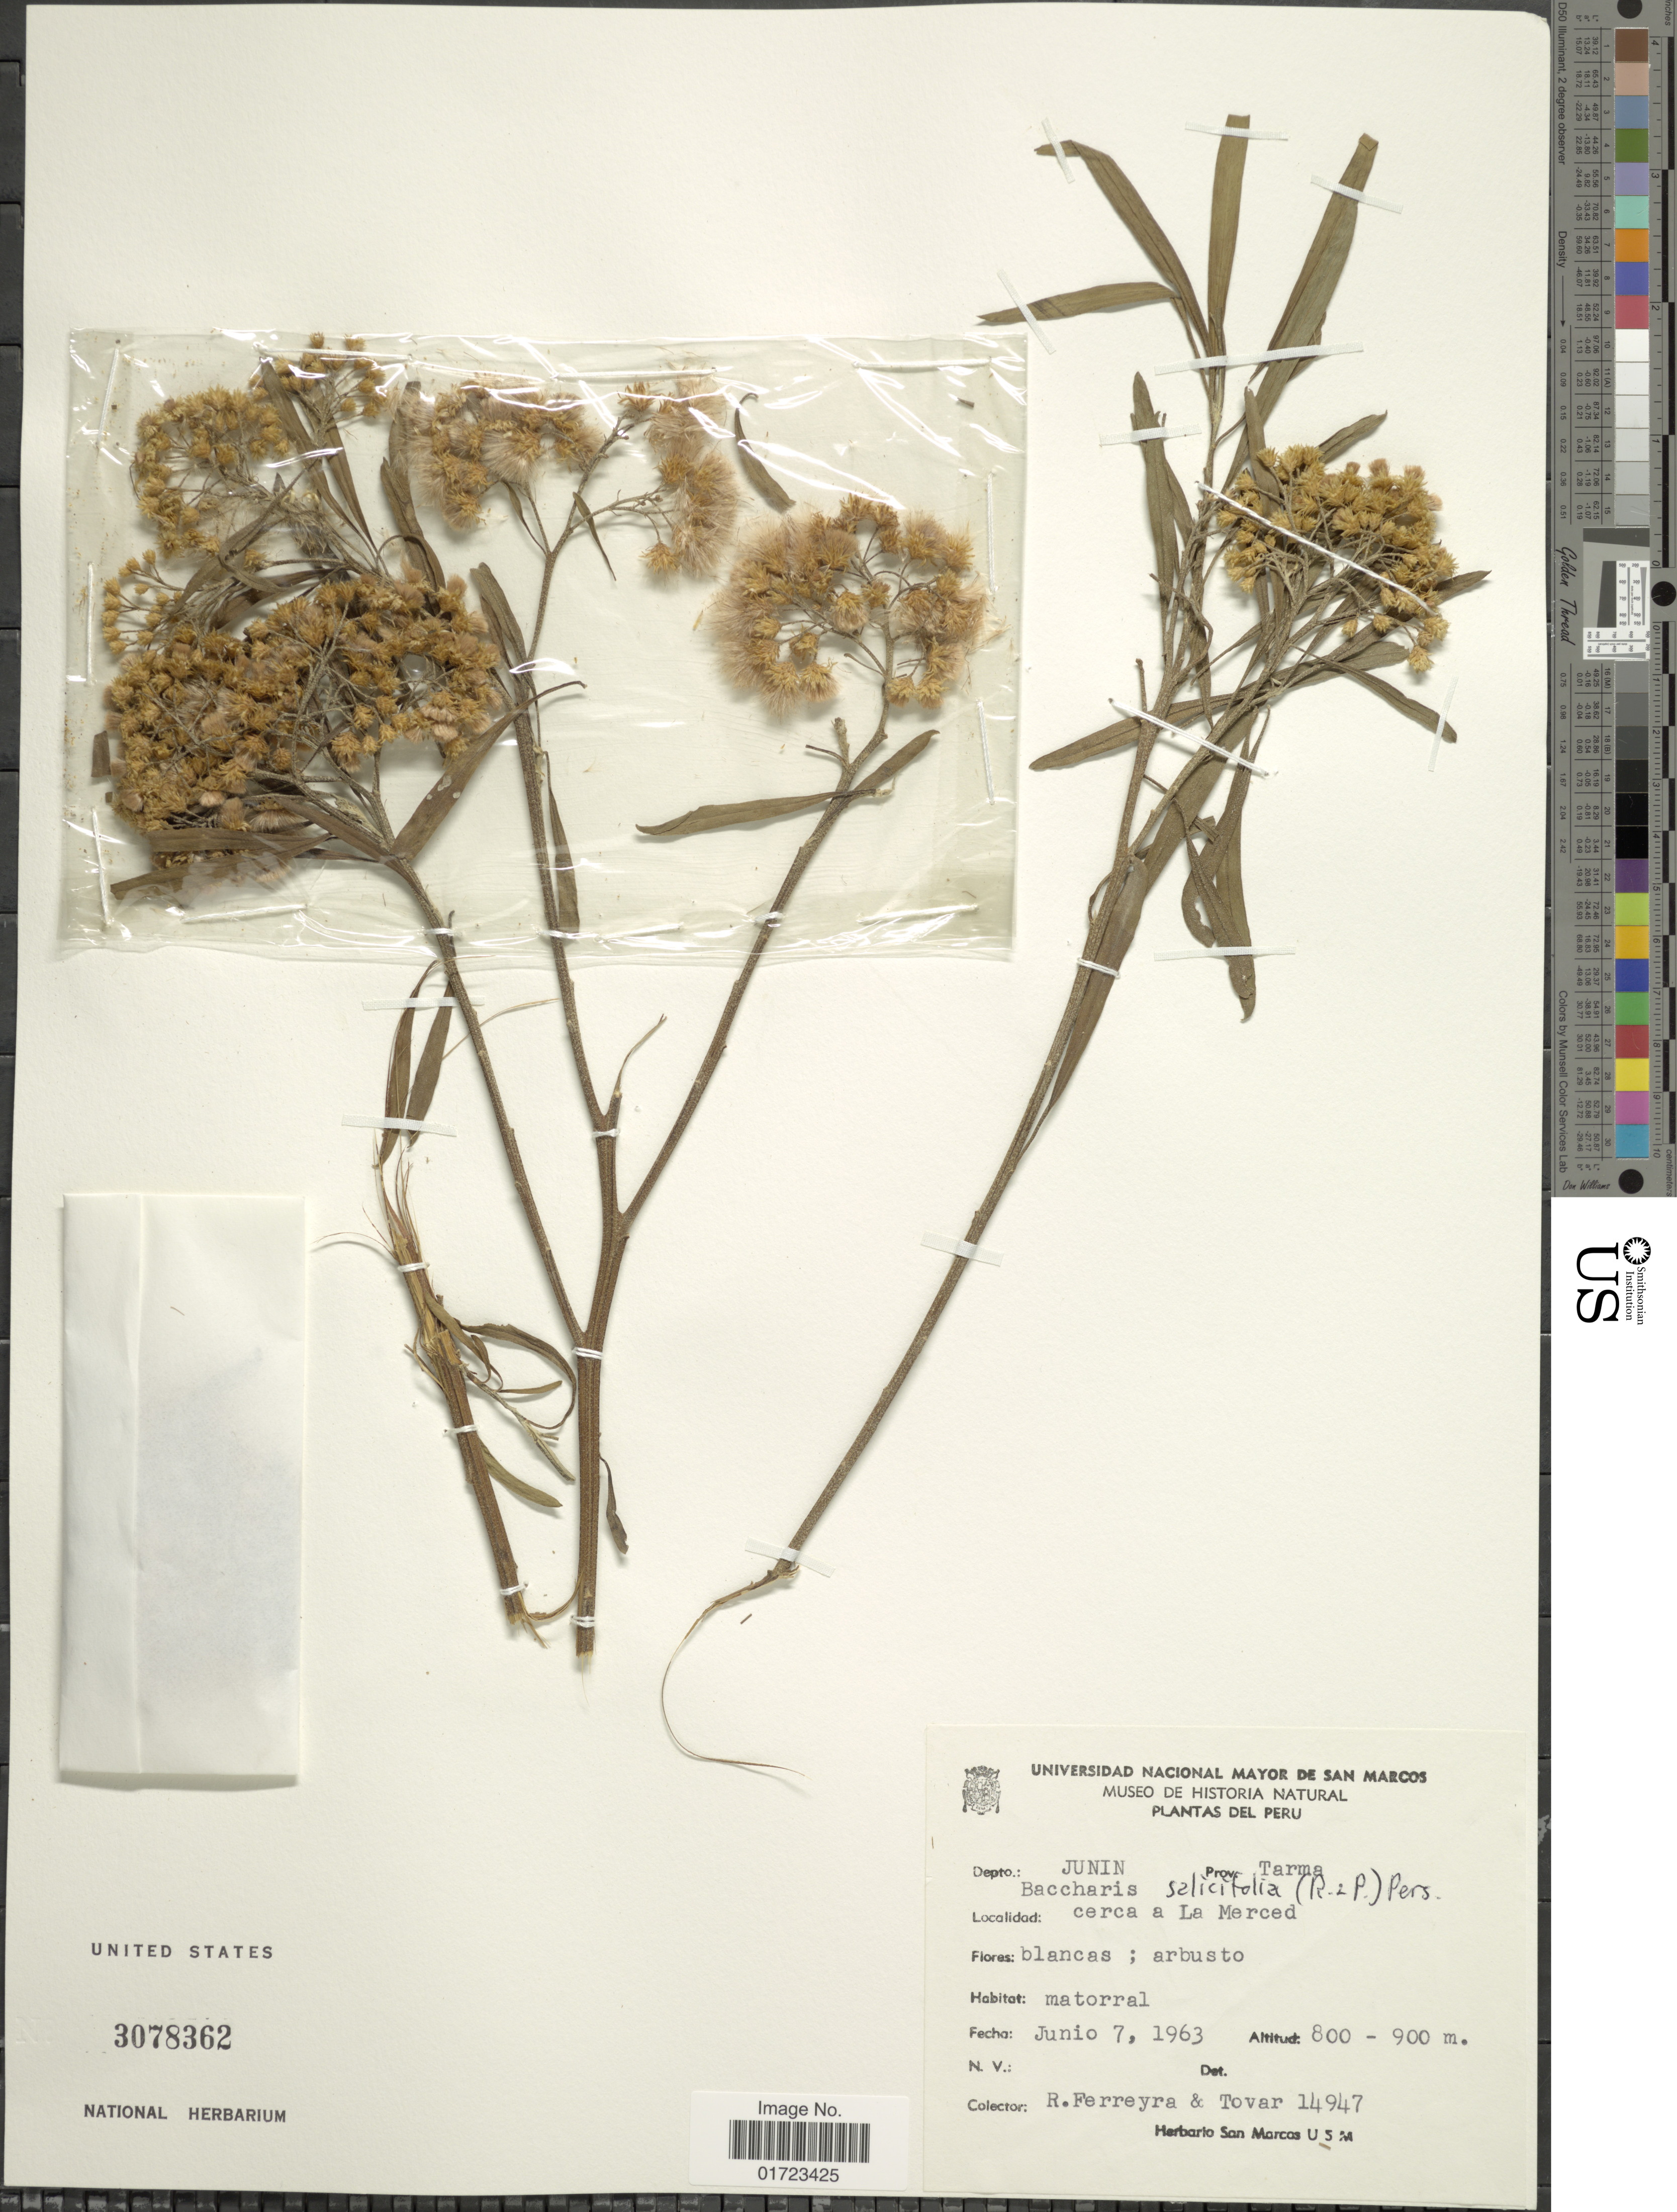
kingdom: Plantae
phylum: Tracheophyta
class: Magnoliopsida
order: Asterales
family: Asteraceae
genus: Baccharis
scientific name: Baccharis salicifolia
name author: (Ruiz & Pav.) Pers.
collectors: R. A. Ferreyra & -. Tovar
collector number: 14947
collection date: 1963-06-07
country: Peru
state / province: Junín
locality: Depto. Junin, Prov. Tarma. Cerca a La Merced.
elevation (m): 800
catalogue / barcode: US 3078362